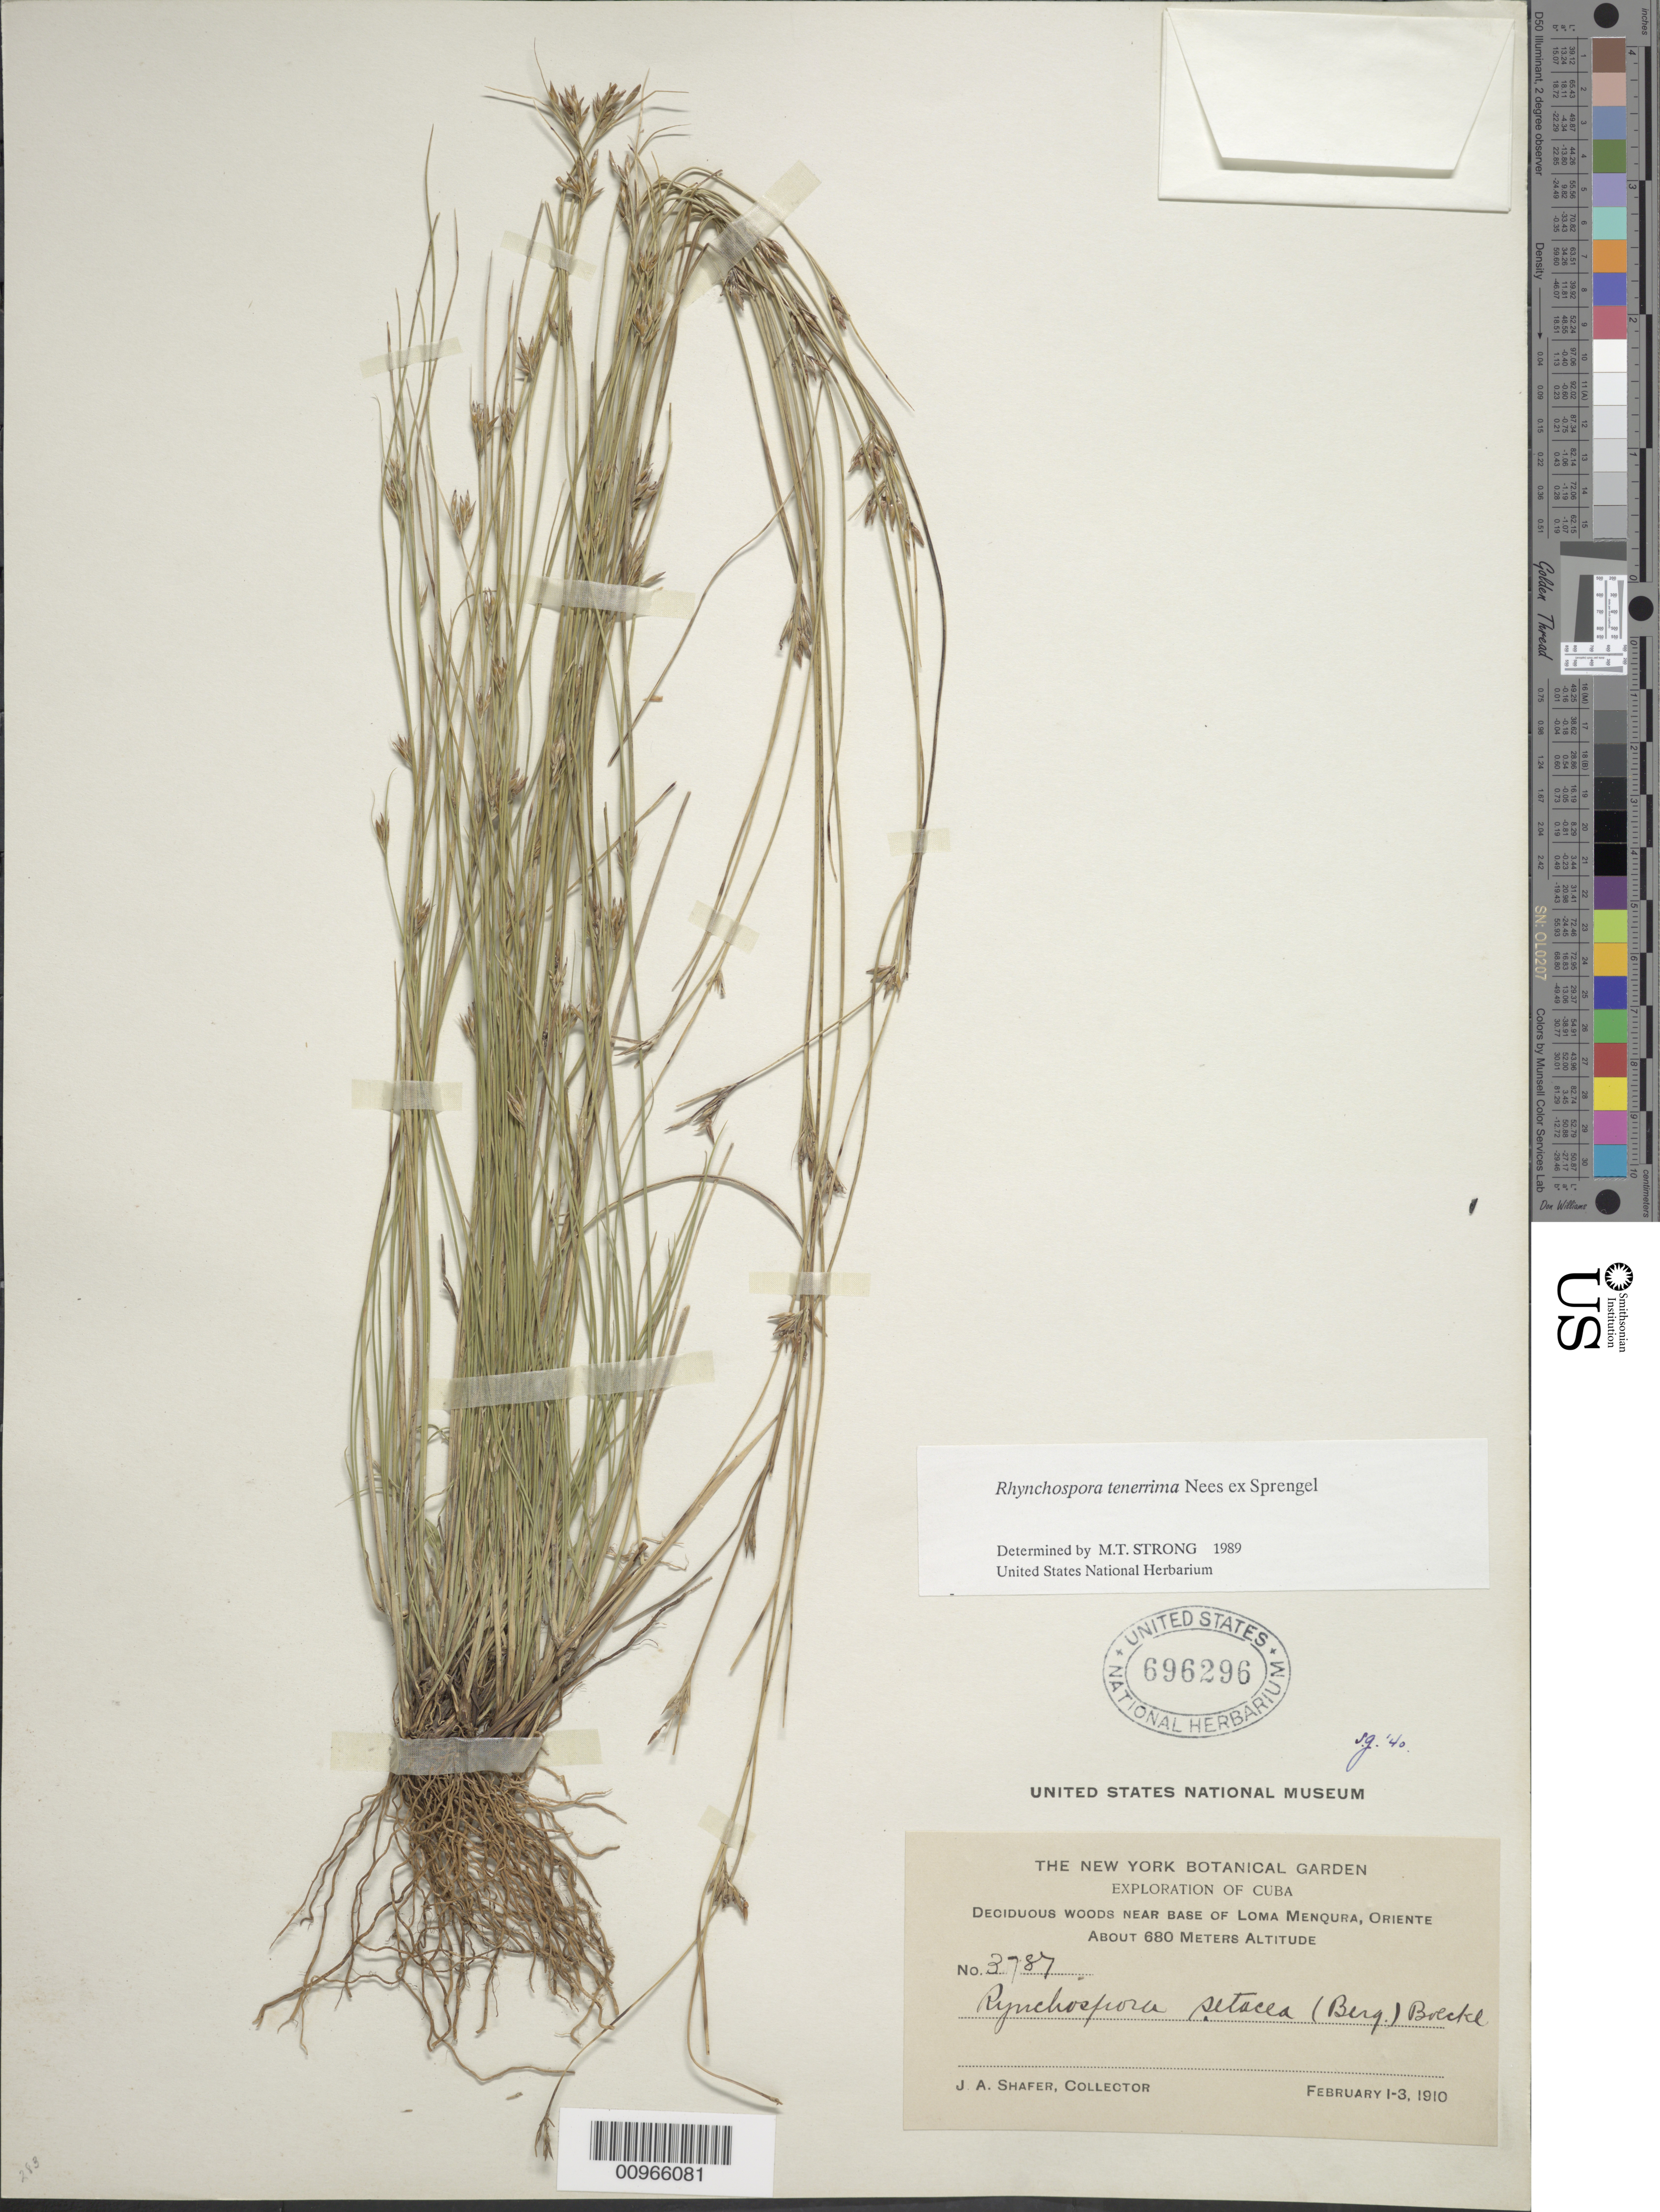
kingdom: Plantae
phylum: Tracheophyta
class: Liliopsida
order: Poales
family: Cyperaceae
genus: Rhynchospora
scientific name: Rhynchospora tenerrima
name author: Nees ex Spreng.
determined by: Strong, M. T., (US), Smithsonian Institution - National Museum of Natural History (UNITED STATES)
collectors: J. A. Shafer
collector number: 3787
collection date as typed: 01 Feb 1910 to 03 Feb 1910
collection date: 1910-02-01/1910-02-03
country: Cuba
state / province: Oriente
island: Cuba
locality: Woods near base of Loma Menqura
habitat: Deciduous woods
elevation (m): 680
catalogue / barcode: US 696296